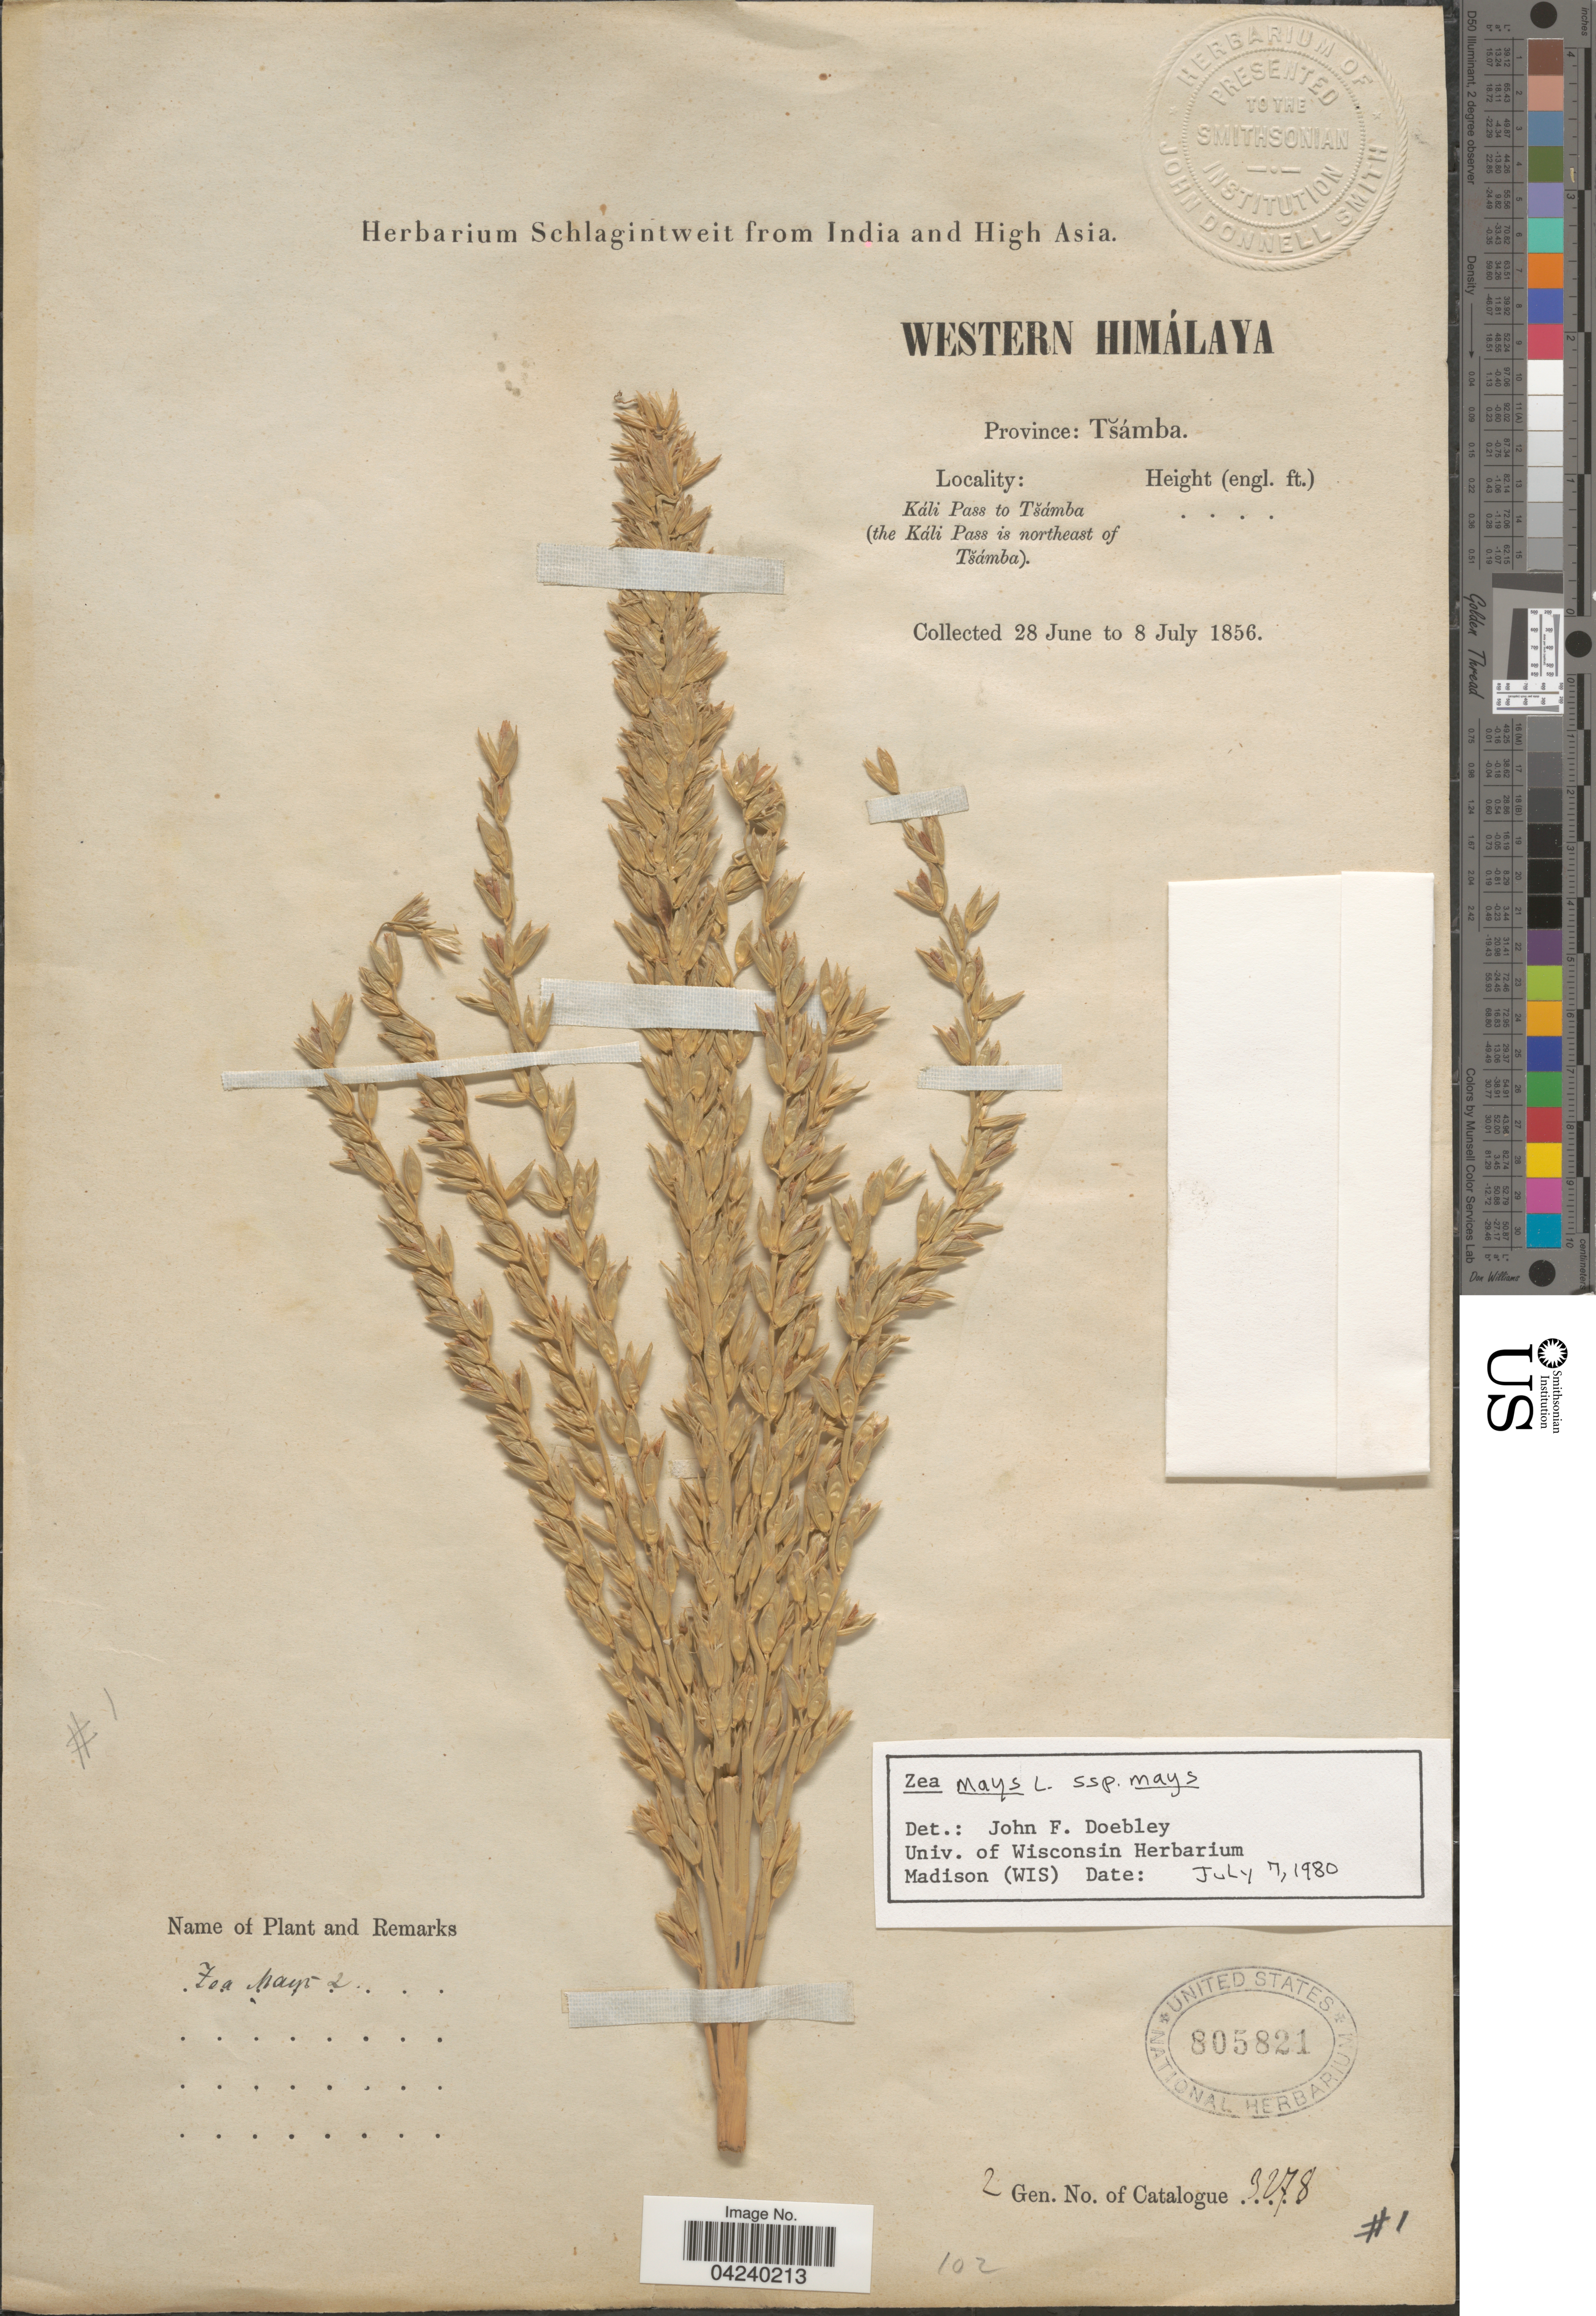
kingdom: Plantae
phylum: Tracheophyta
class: Liliopsida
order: Poales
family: Poaceae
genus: Zea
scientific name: Zea mays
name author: L.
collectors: ex herb. Schlagintweit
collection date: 1856-06-28/1856-07-08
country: India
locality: Western Himálaya. Province: Tšámba. Káli Pass to Tšámba (the Káli Pass is northeast of Tšámba).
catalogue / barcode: US 805821